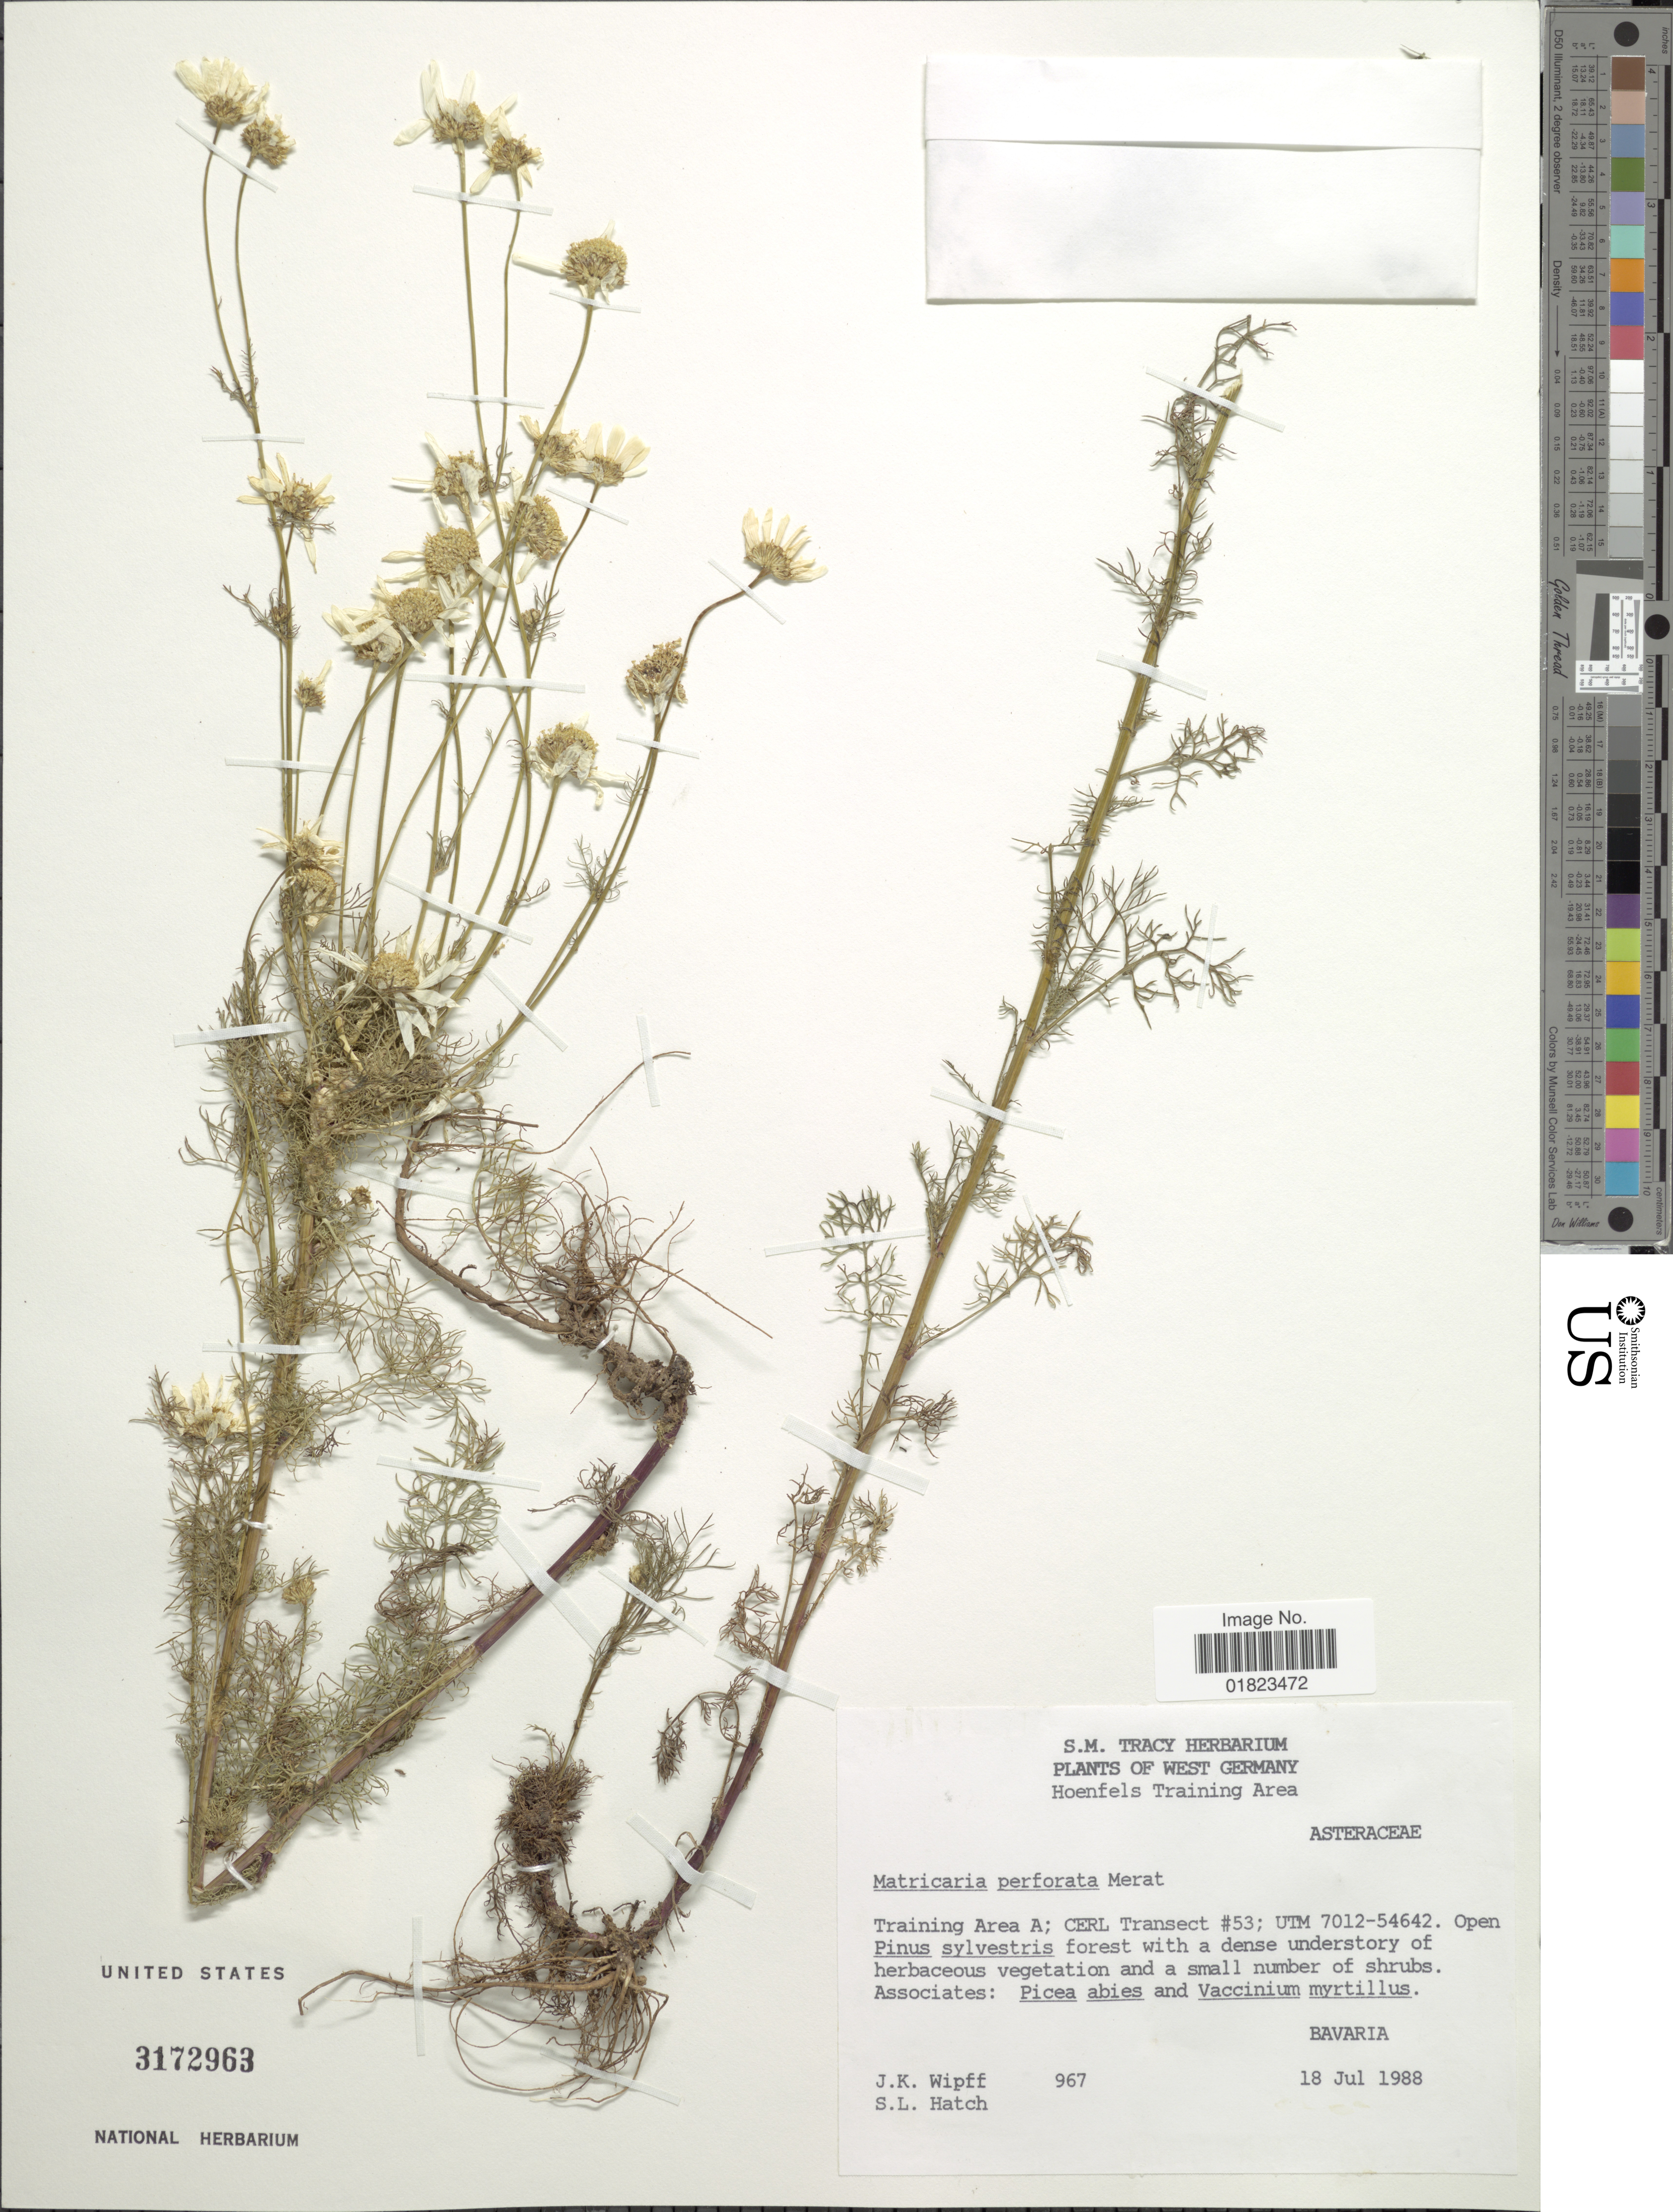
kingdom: Plantae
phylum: Tracheophyta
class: Magnoliopsida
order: Asterales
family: Asteraceae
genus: Tripleurospermum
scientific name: Tripleurospermum perforatum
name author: (Mérat) Laínz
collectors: J. K. Wipff & S. Hatch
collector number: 967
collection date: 1988-07-18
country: Germany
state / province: Bayern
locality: West Germany, Hoenfels Training Area. Training Area: CERL Transect # 53; UTM 7012-54642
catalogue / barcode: US 3172963